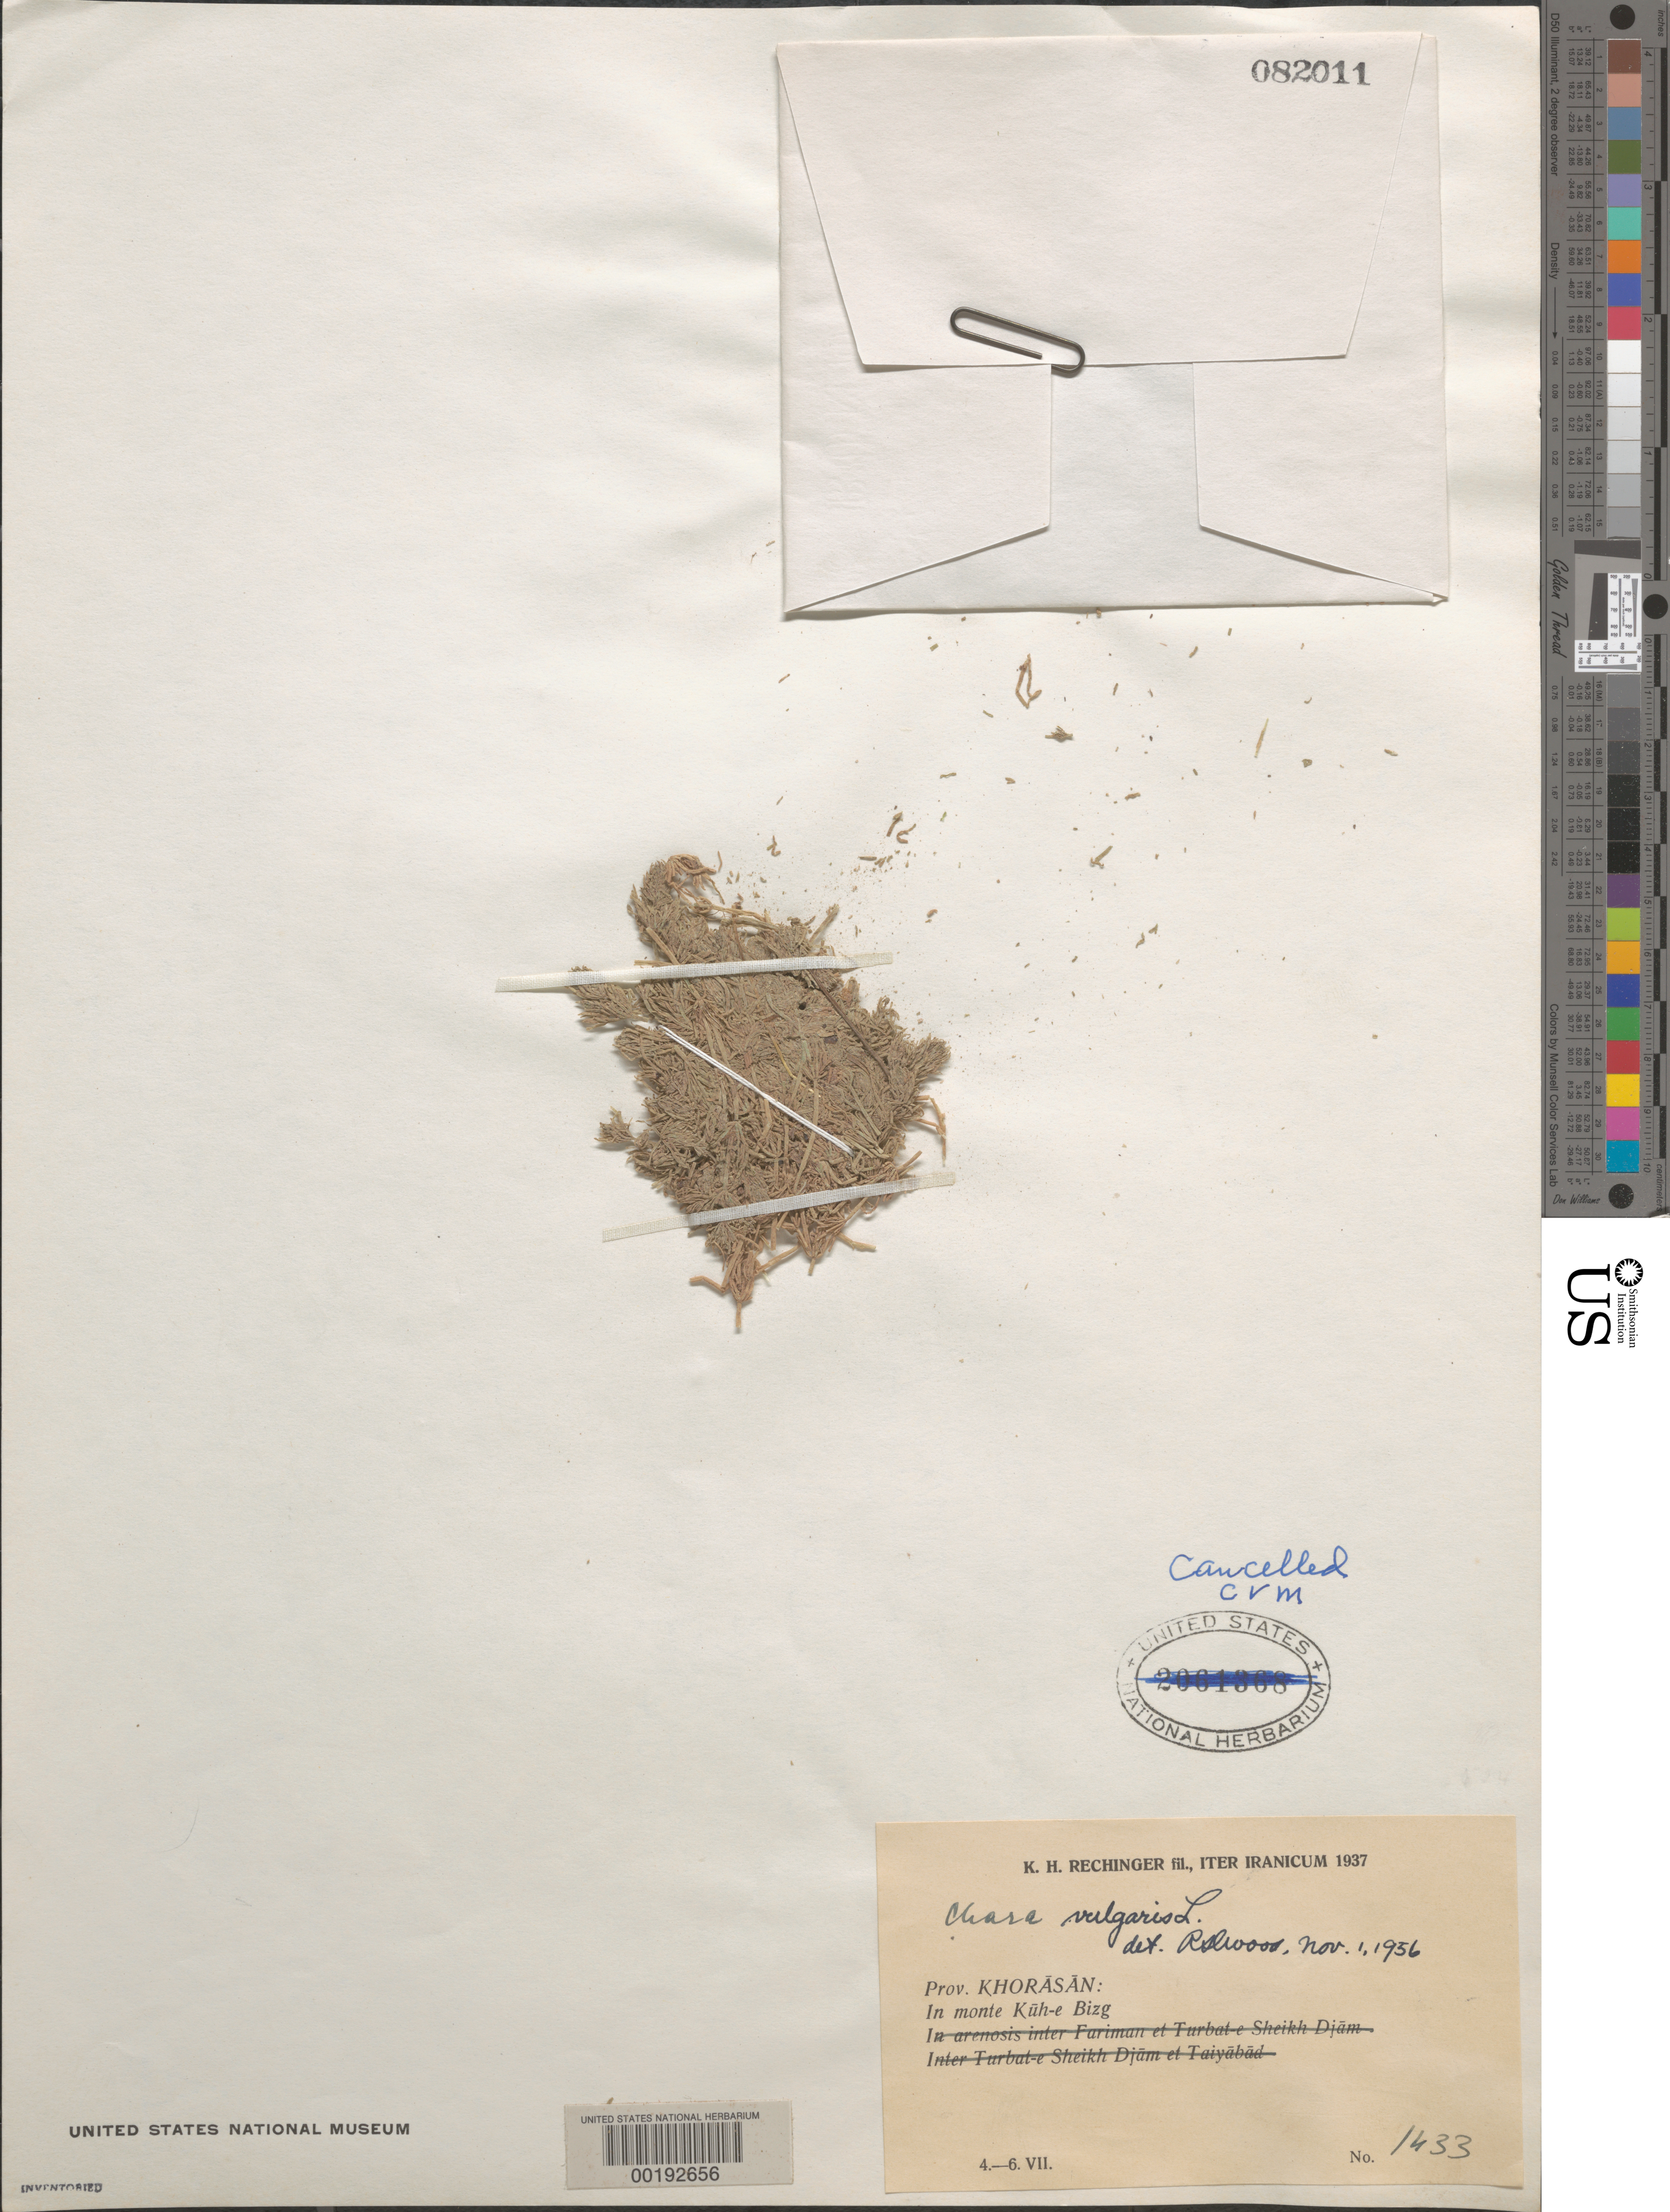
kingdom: Plantae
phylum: Charophyta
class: Charophyceae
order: Charales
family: Characeae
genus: Chara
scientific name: Chara vulgaris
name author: L.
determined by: Wood, R. D.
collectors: K. H. Rechinger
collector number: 1433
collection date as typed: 04 Jul 1937 TO 06 Jul 1937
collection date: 1937-07-04/1937-07-06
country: Iran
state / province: Khorasan [obsolete]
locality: Kuh-e bizg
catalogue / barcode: US 82011